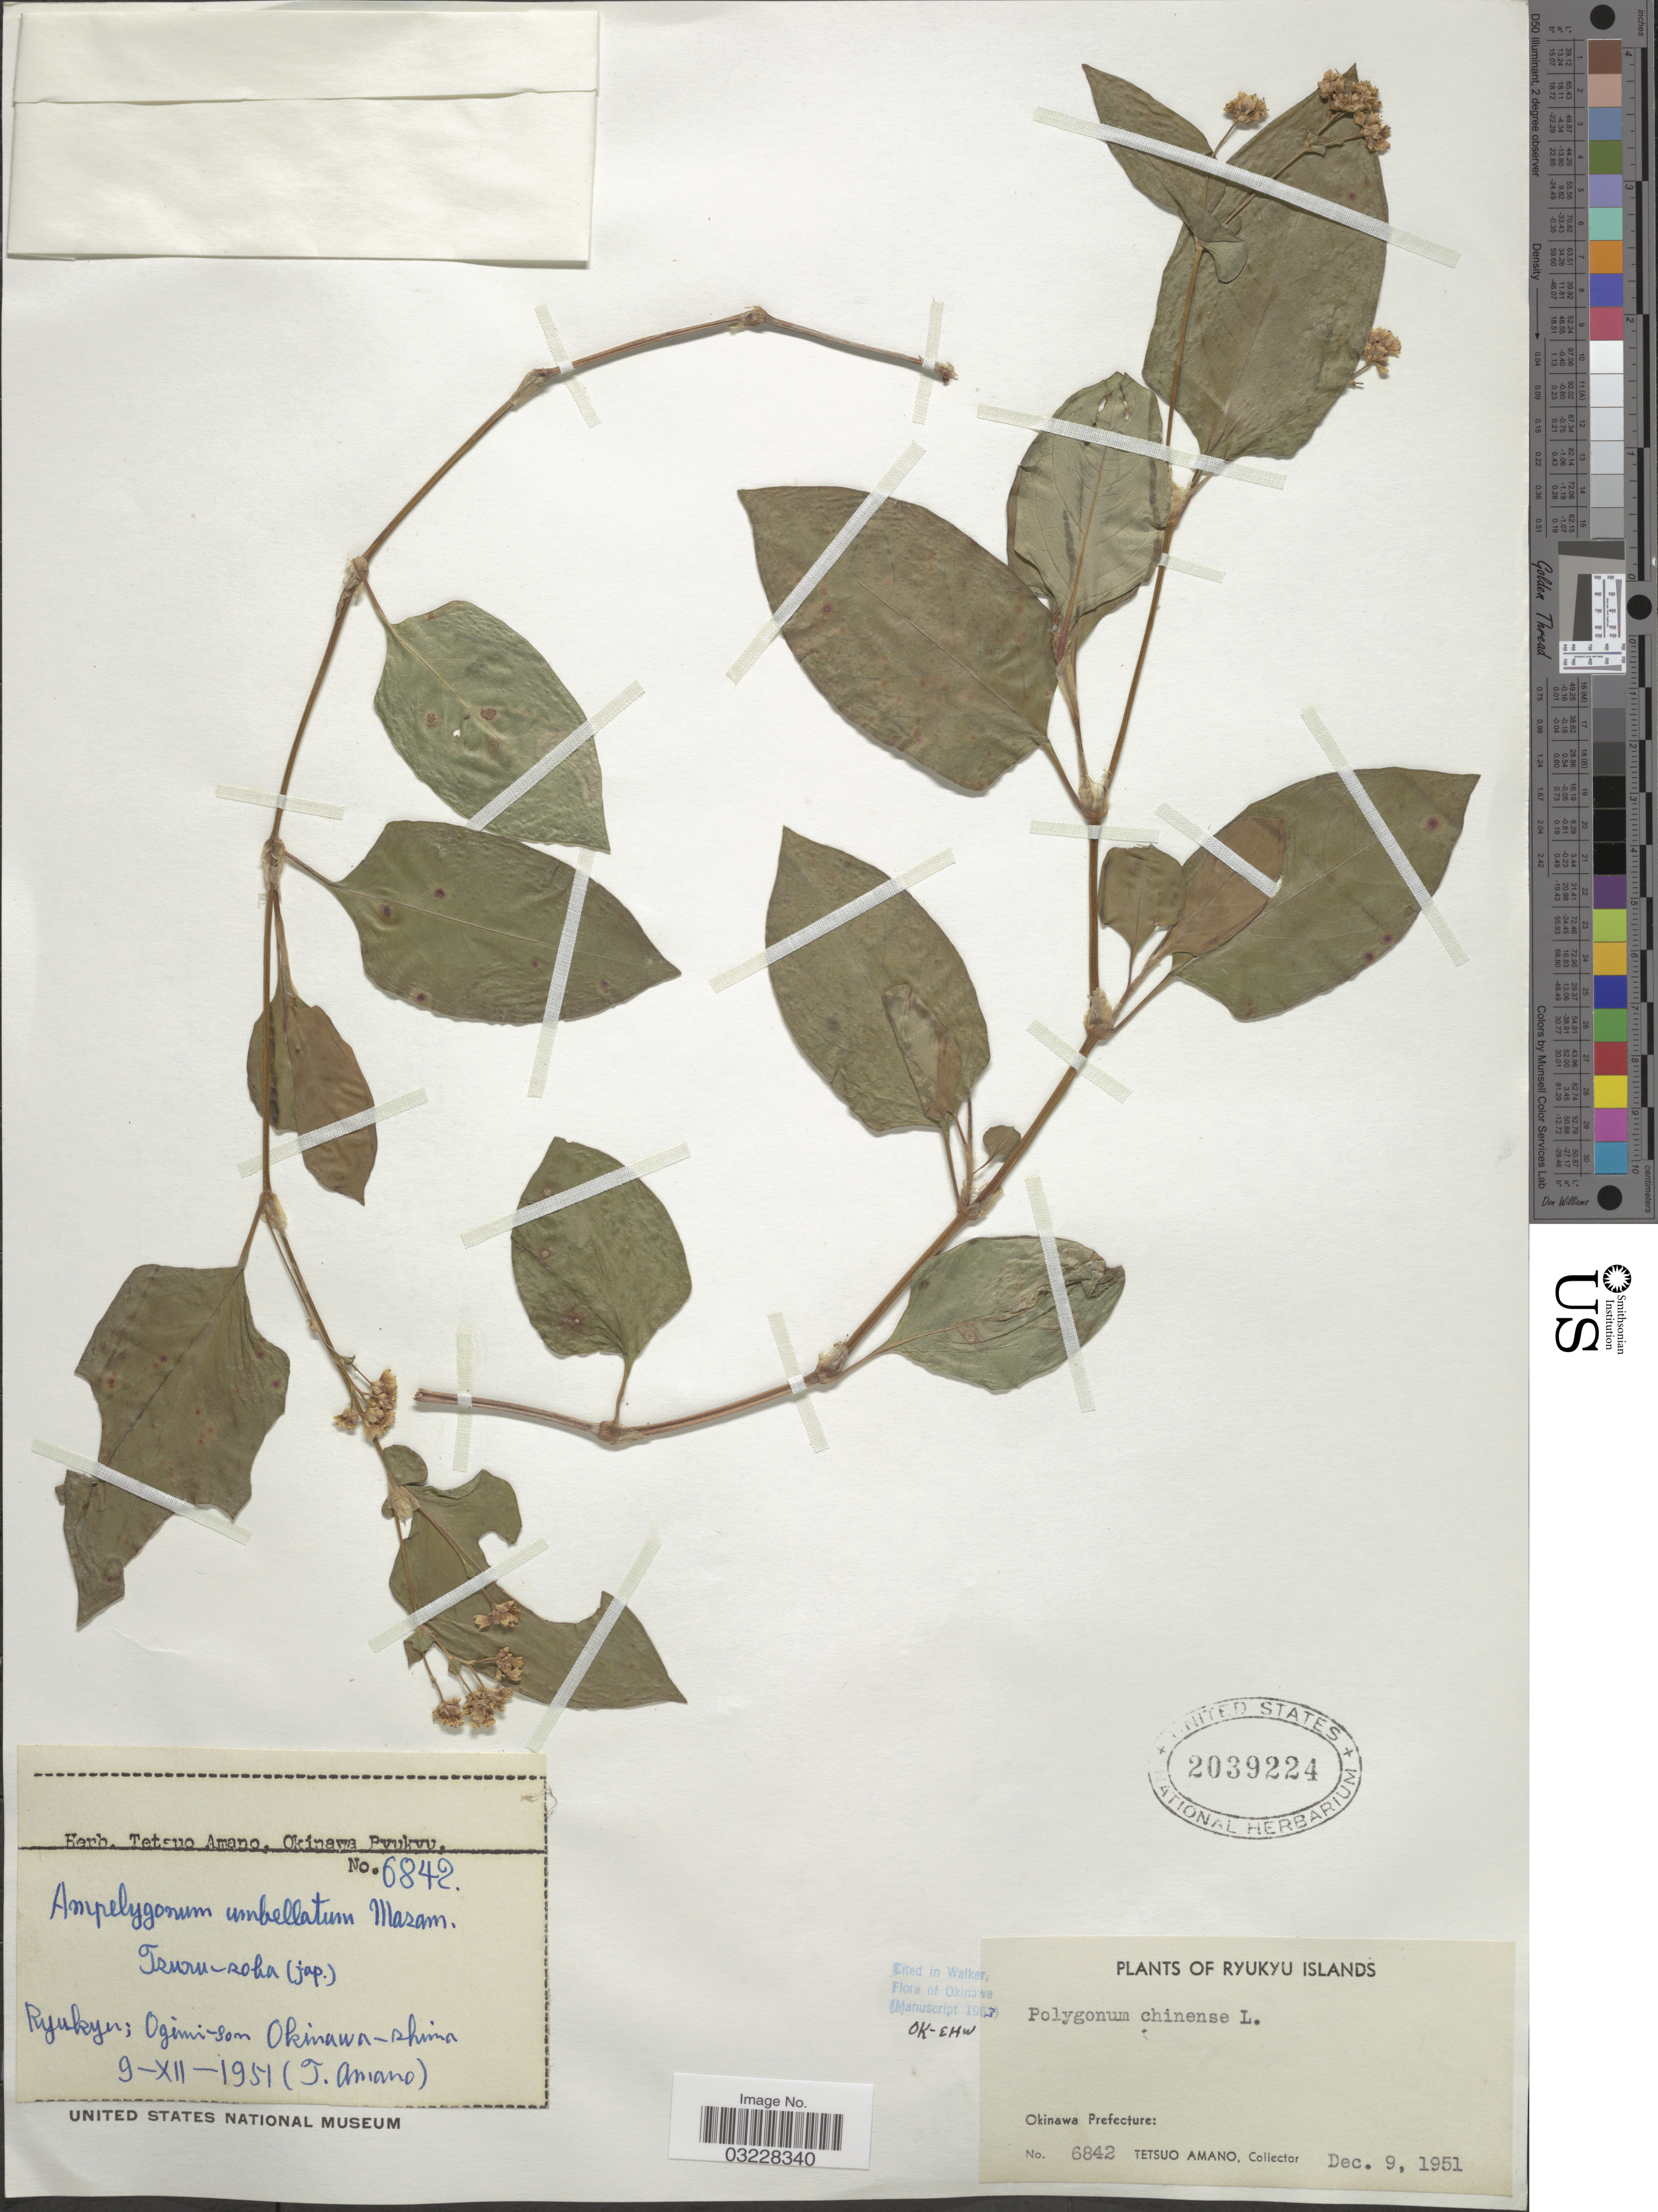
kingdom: Plantae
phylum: Tracheophyta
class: Magnoliopsida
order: Caryophyllales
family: Polygonaceae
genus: Polygonum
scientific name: Polygonum chinense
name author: L.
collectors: T. Amano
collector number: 6842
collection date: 1951-12-09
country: Japan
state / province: Okinawa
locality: Ryukyu Islands. Okinawa Prefecture. Ryukyu; Ogimi-son Okinawa-shima.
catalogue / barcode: US 2039224